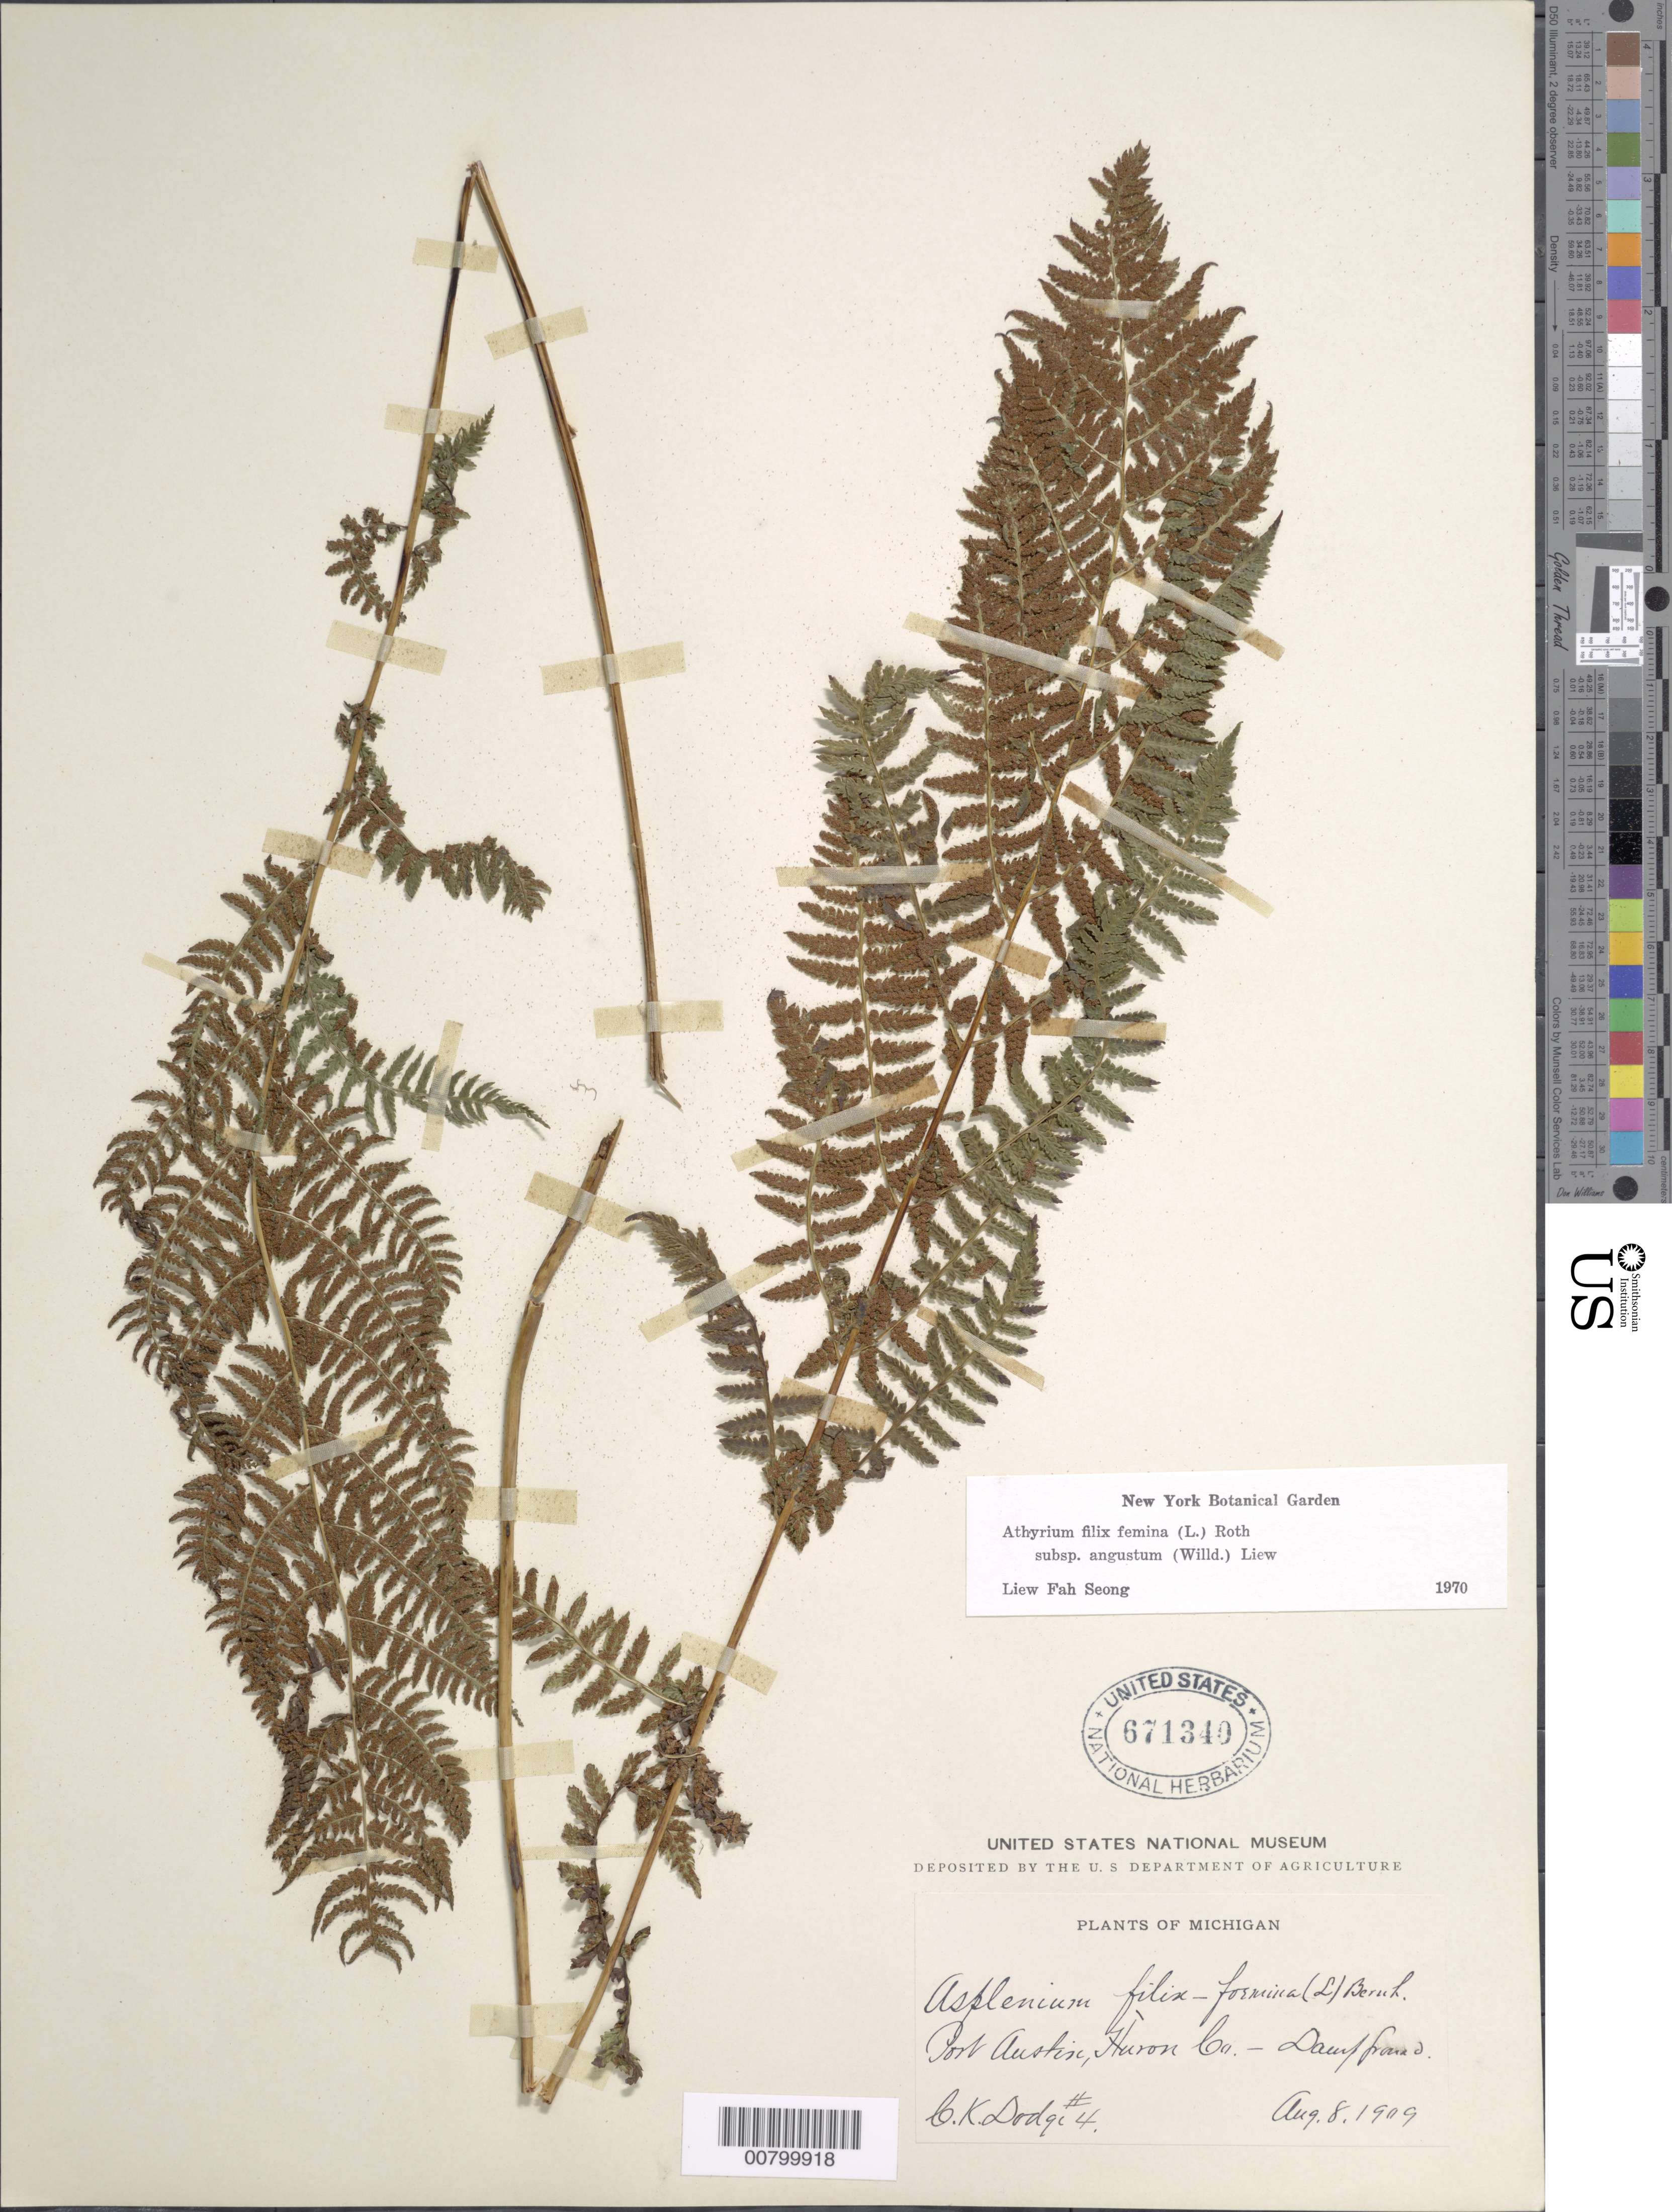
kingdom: Plantae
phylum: Tracheophyta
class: Polypodiopsida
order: Polypodiales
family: Athyriaceae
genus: Athyrium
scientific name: Athyrium filix-femina subsp. angustatum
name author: (Willd.) R.T. Clausen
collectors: C. Dodge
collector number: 4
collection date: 1909-08-08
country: United States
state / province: Michigan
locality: Port Austin, Huron Co. - Damp ground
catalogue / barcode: US 671340